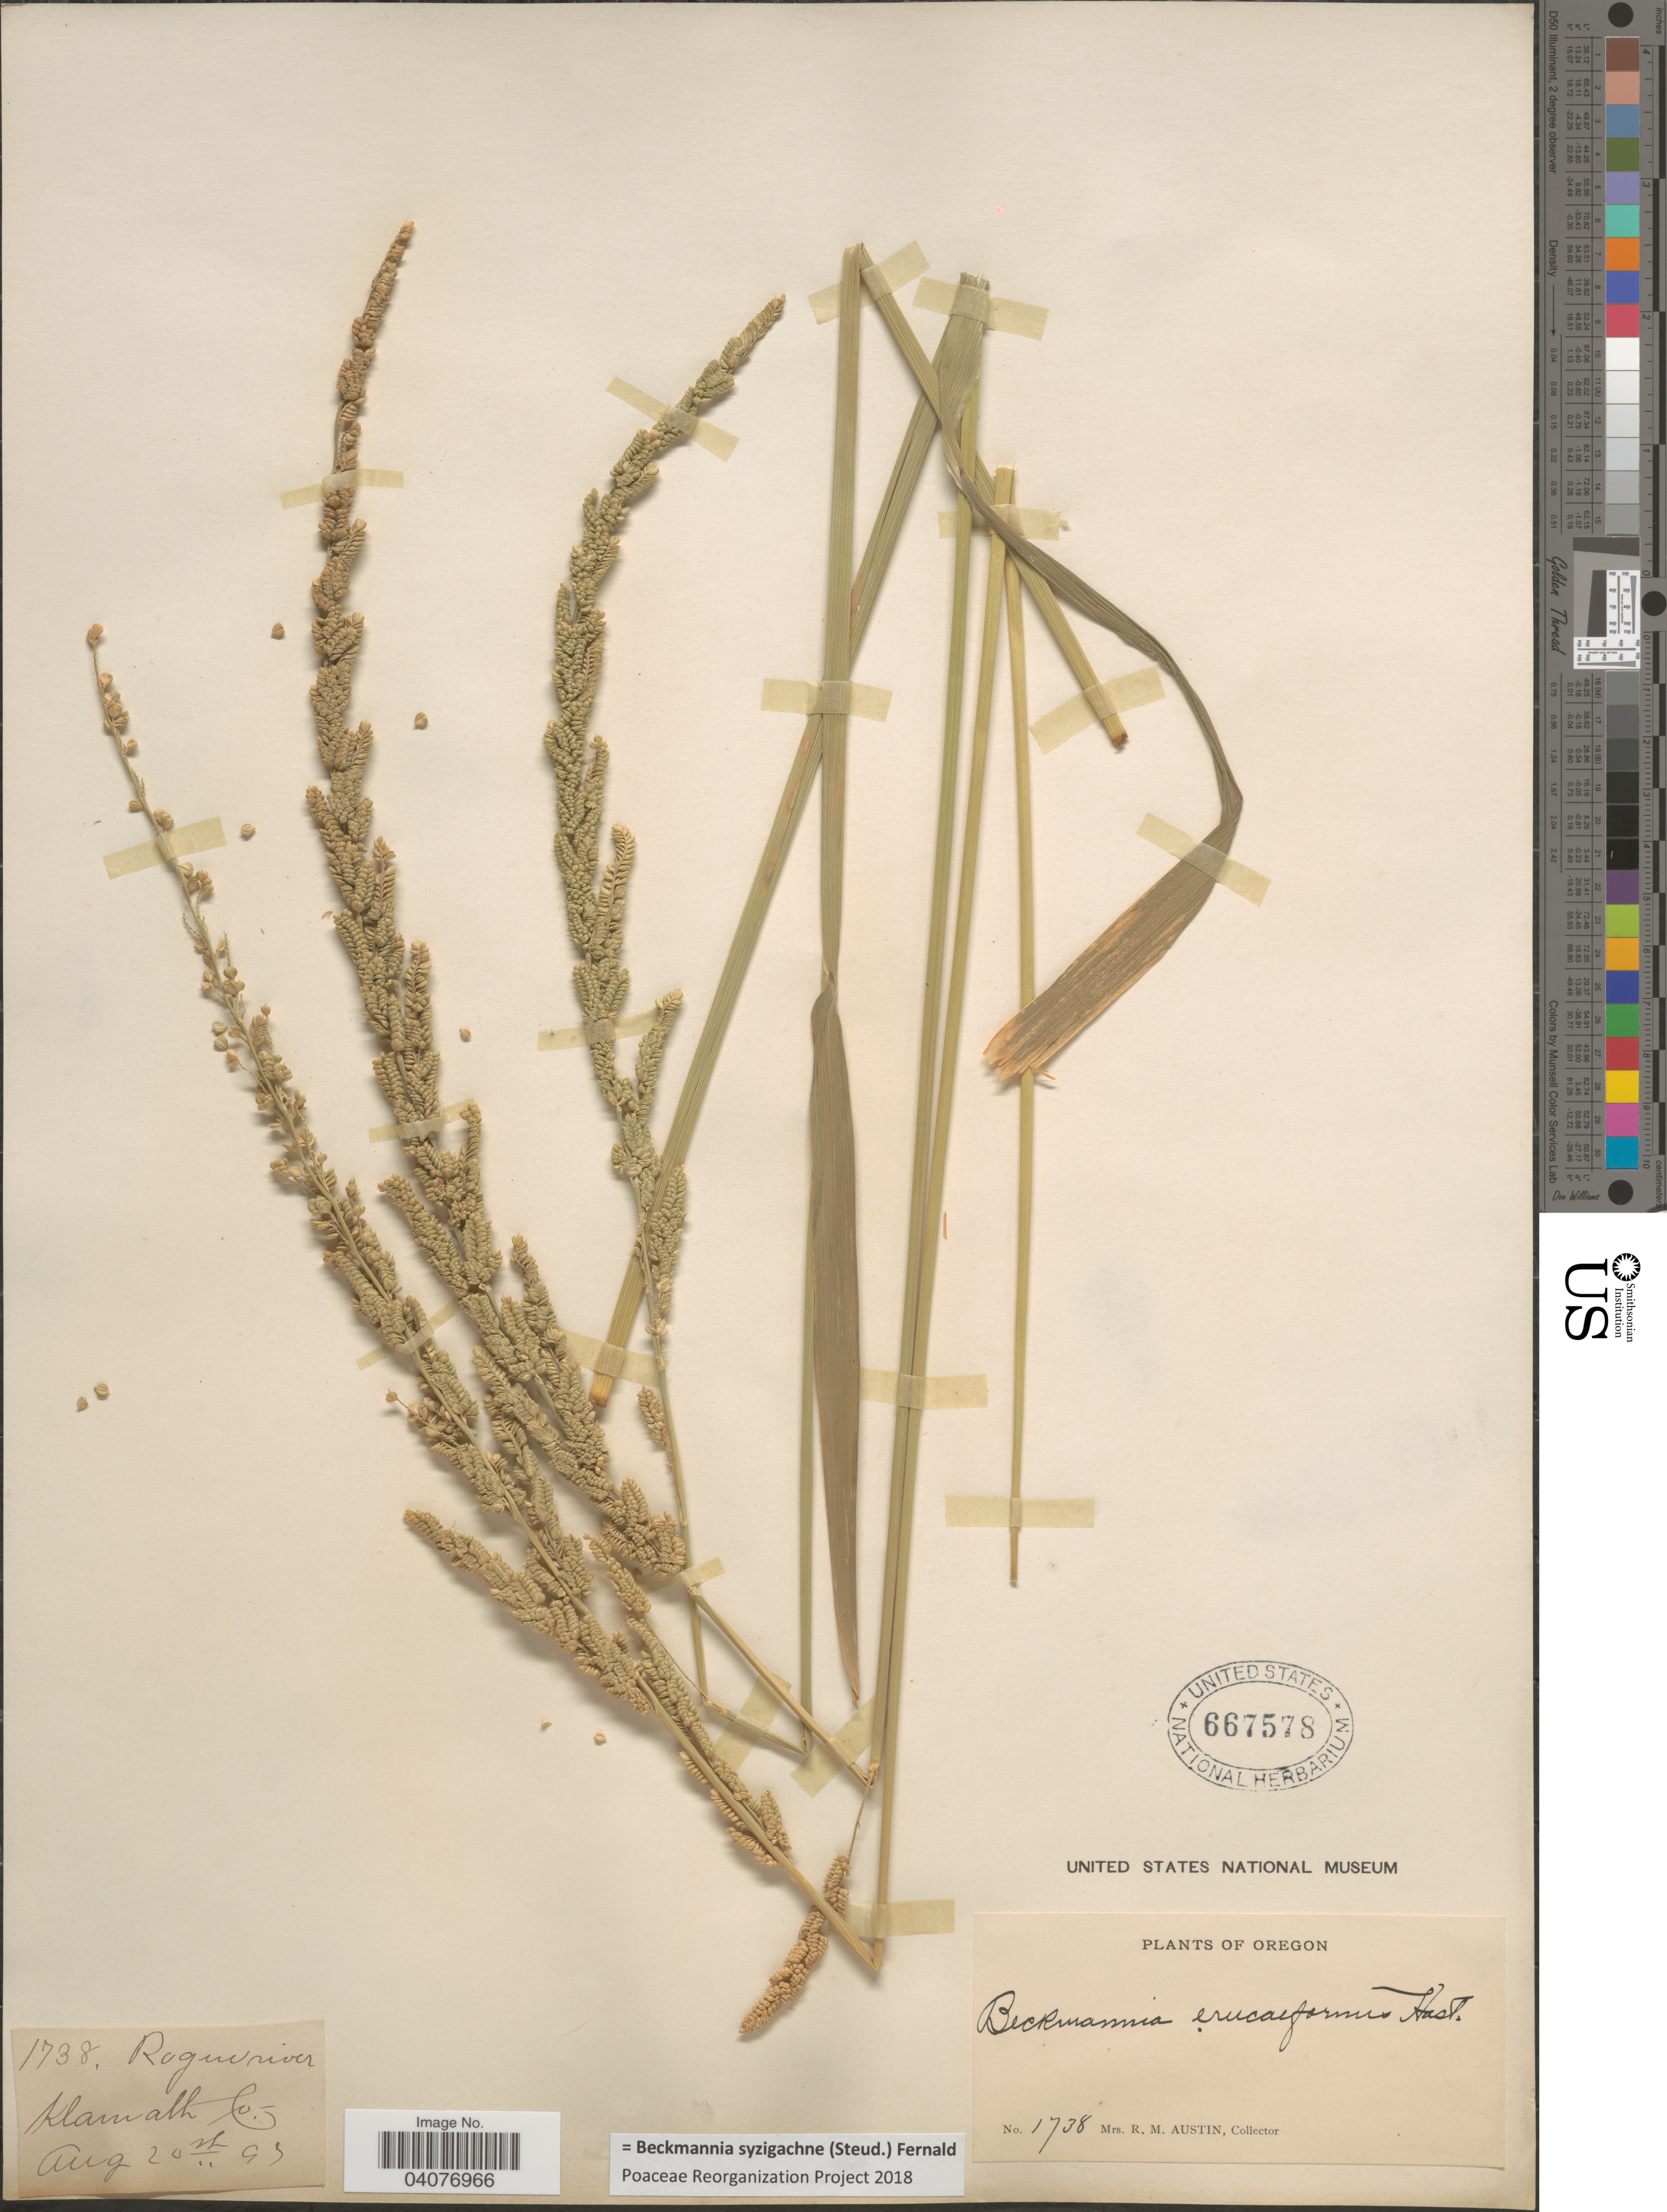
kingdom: Plantae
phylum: Tracheophyta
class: Liliopsida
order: Poales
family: Poaceae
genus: Beckmannia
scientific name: Beckmannia syzigachne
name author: (Steud.) Fernald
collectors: R. Austin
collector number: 1738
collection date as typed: Transcribed d/m/y: 20/8/93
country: United States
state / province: Oregon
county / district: Klamath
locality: Klamath Co.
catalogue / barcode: US 667578